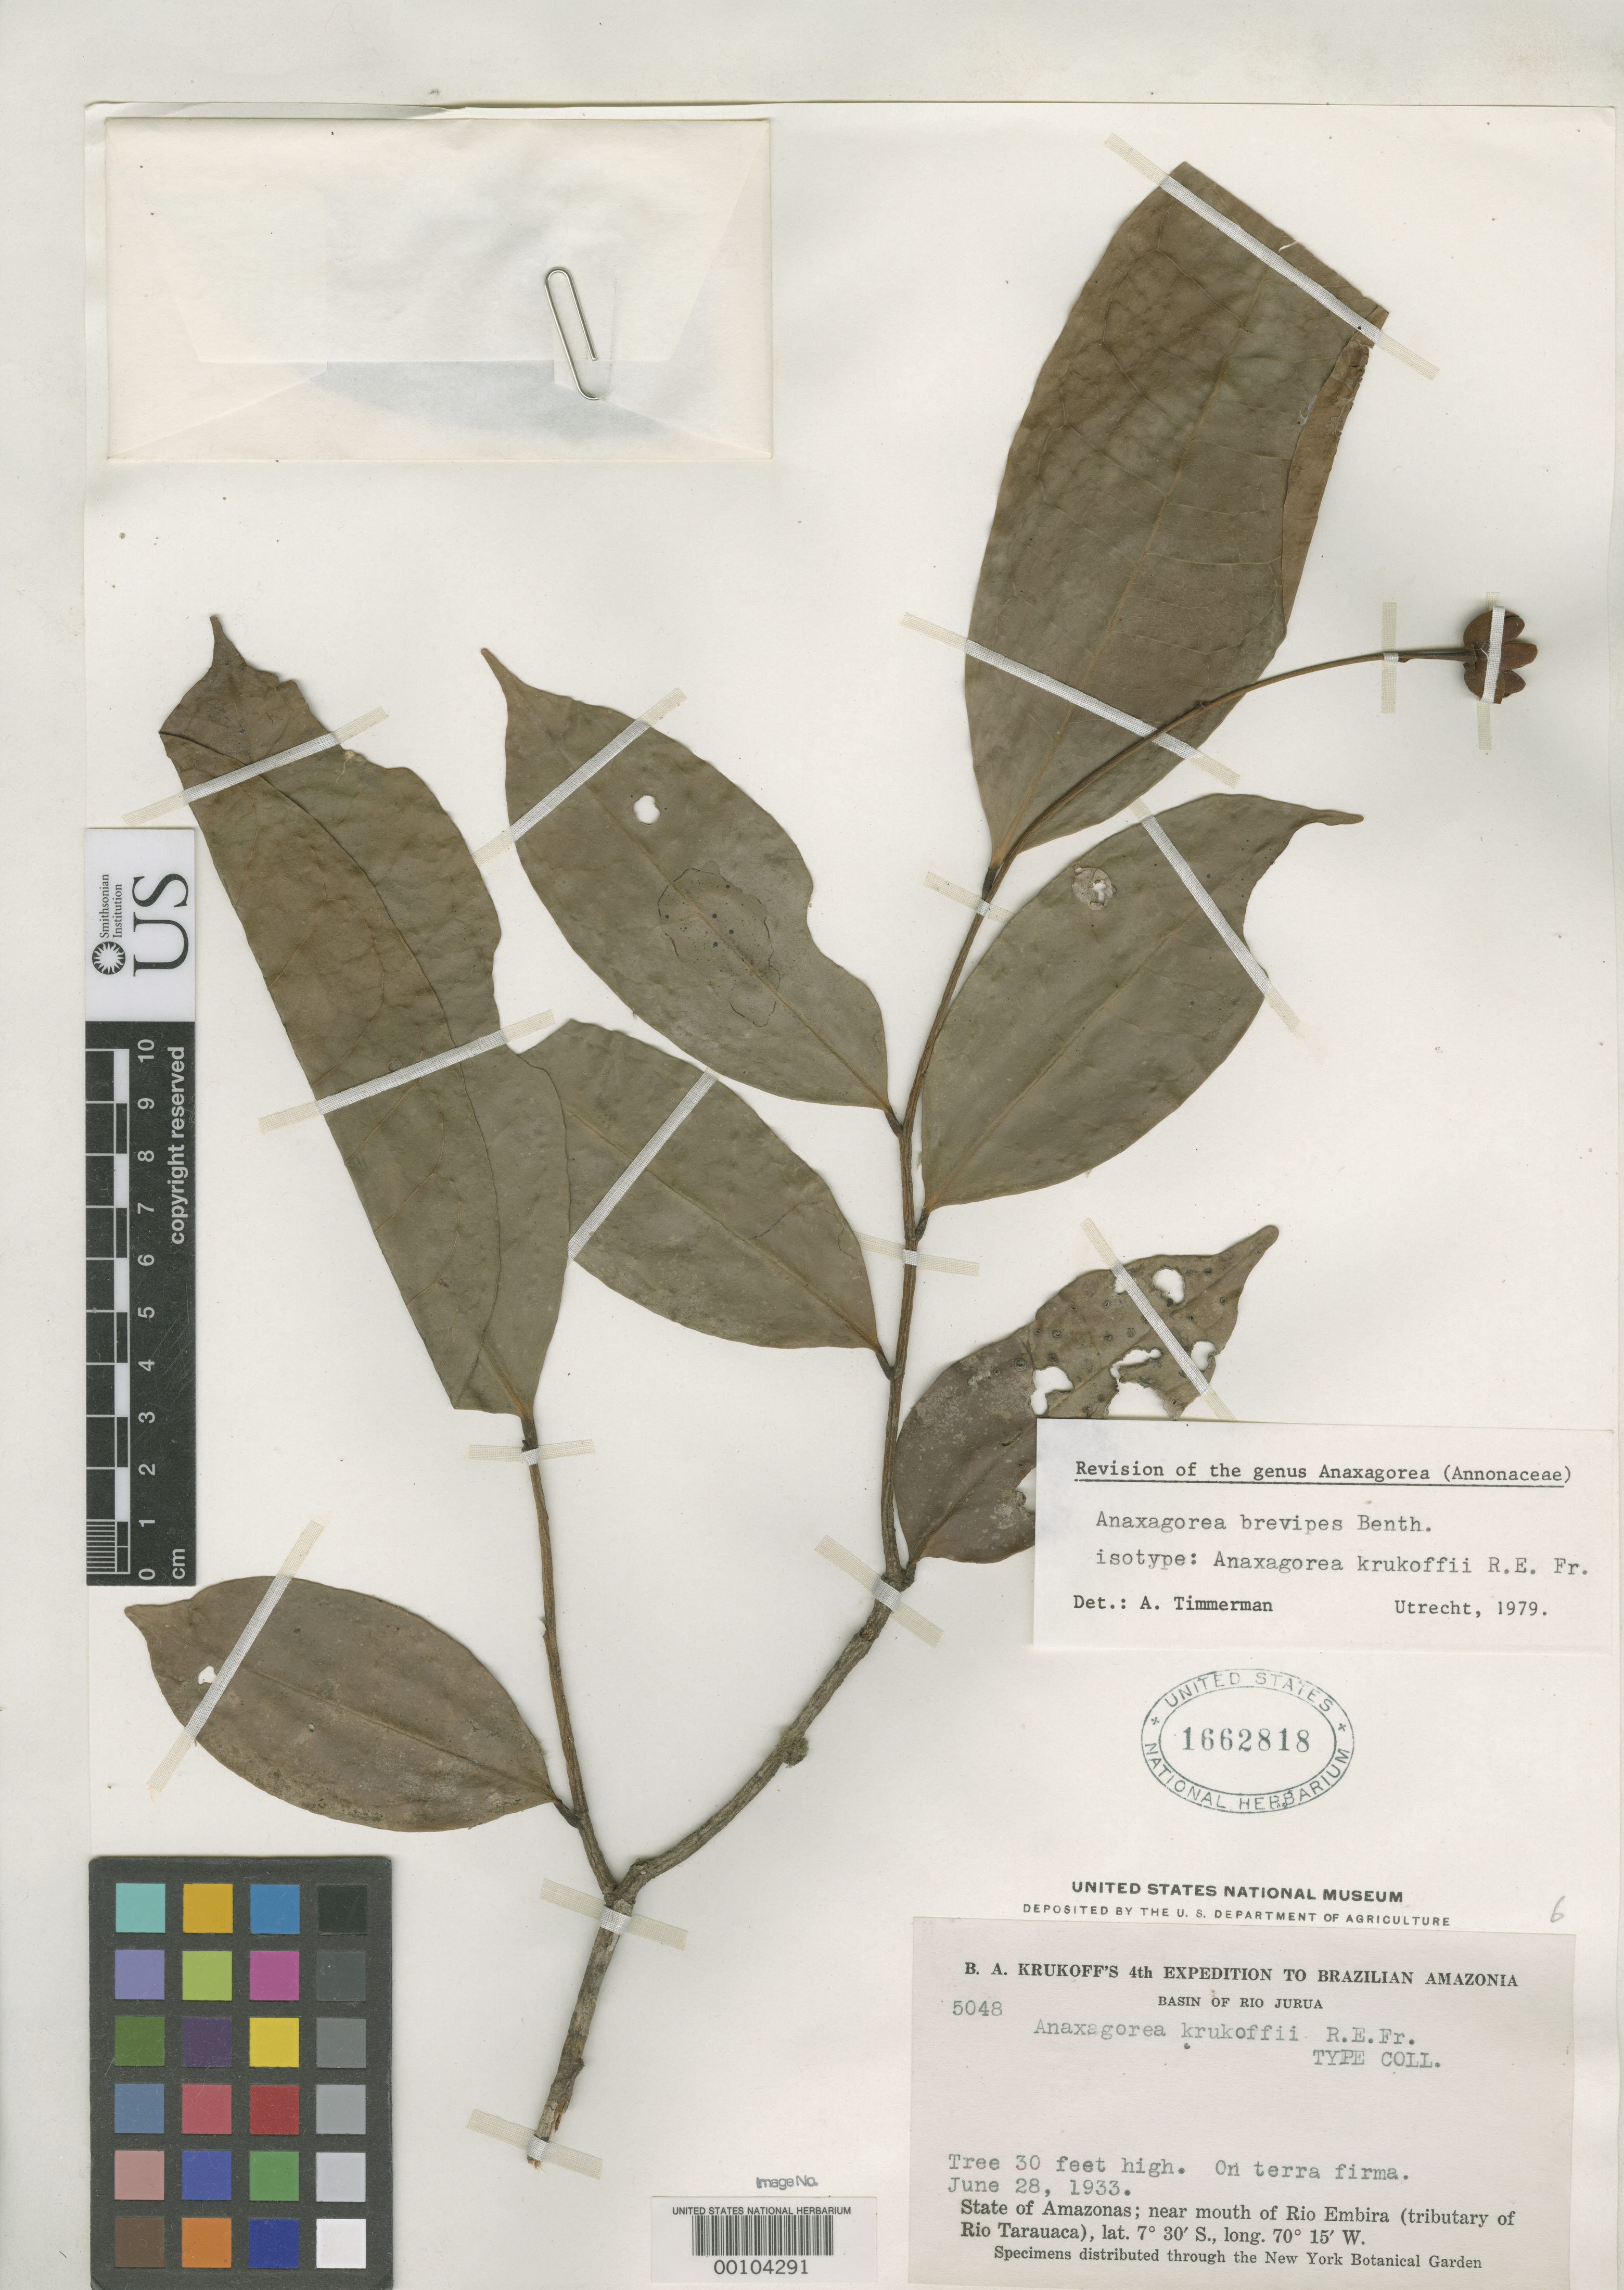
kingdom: Plantae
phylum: Tracheophyta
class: Magnoliopsida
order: Magnoliales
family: Annonaceae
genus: Anaxagorea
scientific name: Anaxagorea krukoffii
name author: R.E. Fr.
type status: Isotype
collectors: B. A. Krukoff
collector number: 5048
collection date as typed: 28 Jun 1933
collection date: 1933-06-28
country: Brazil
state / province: Amazonas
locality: Near mouth of Rio Embira, tributary of Rio Tarauaca.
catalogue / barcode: US 1662818